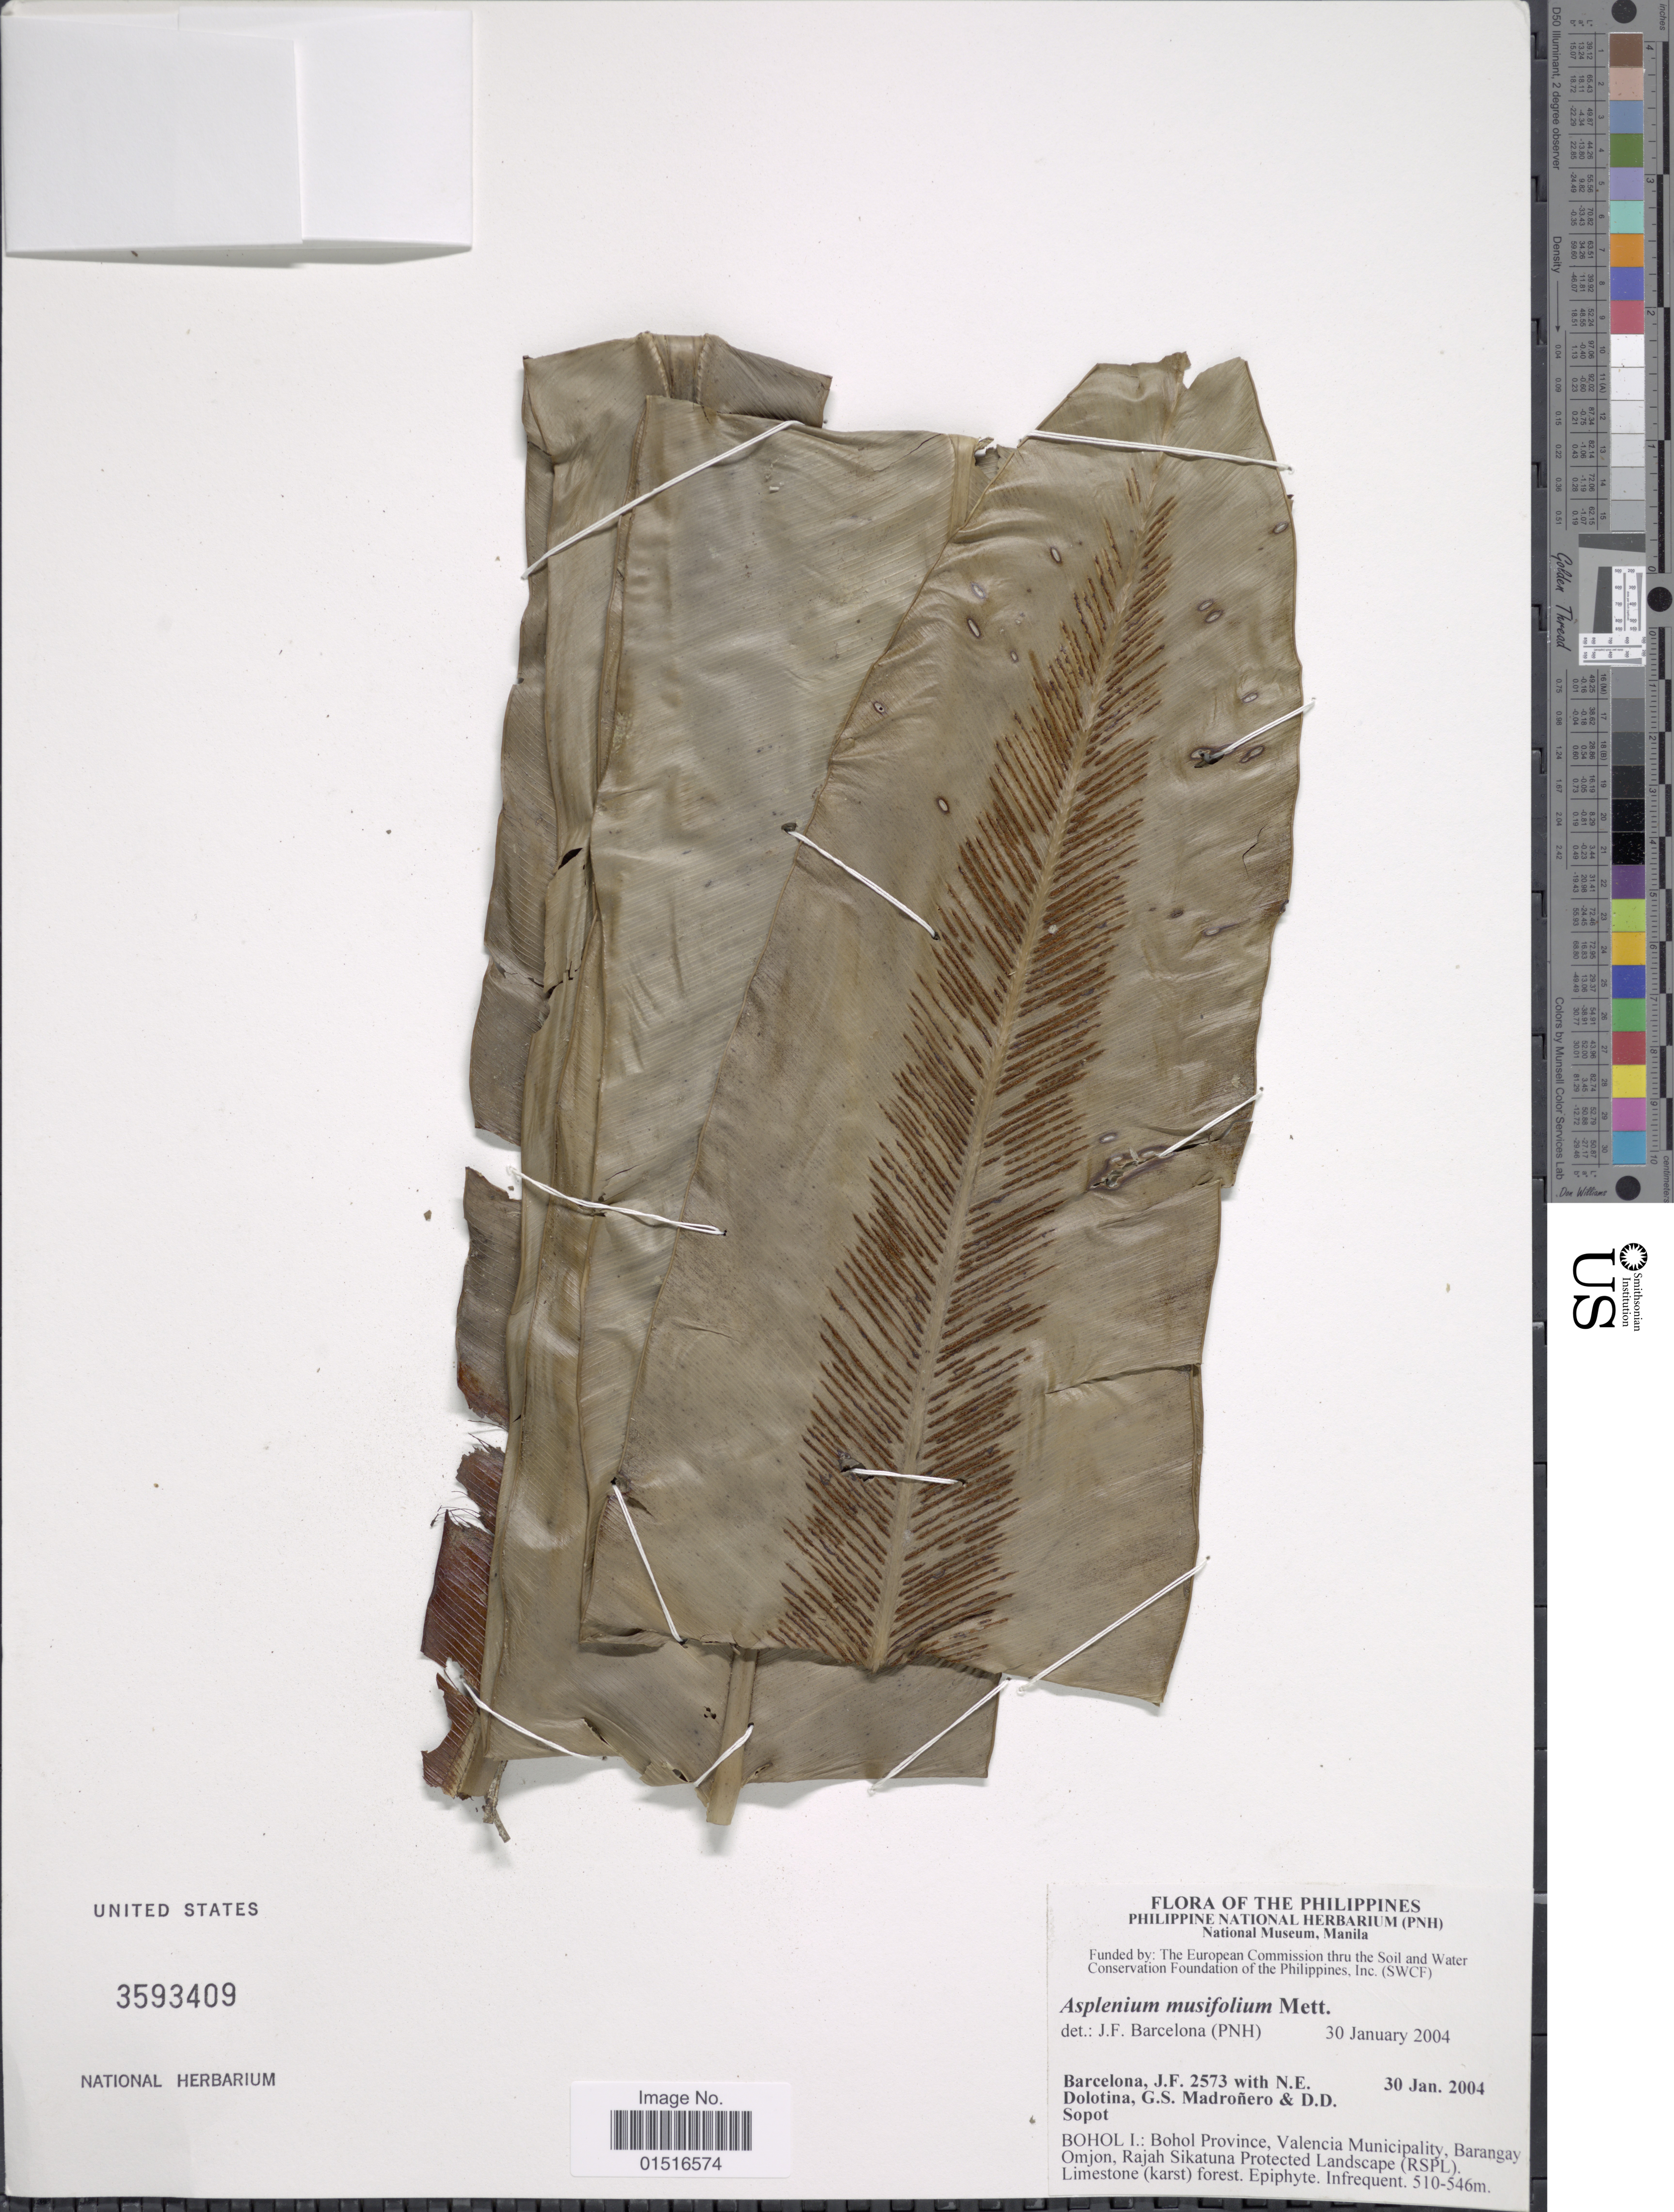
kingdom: Plantae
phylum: Tracheophyta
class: Polypodiopsida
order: Polypodiales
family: Aspleniaceae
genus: Asplenium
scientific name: Asplenium musifolium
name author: Mett.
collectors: J. F. Barcelona, N. Dolotina, G. Madroñero & D. Sopot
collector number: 2573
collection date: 2004-01-30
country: Philippines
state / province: Central Visayas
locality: Bohol I.: Bohol Province, Valencia Municipality, Barangay Omjon, Rajah Sikatuna Protected Landscape (RSPL), Limestone (karst) forest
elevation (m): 510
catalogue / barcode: US 3593409